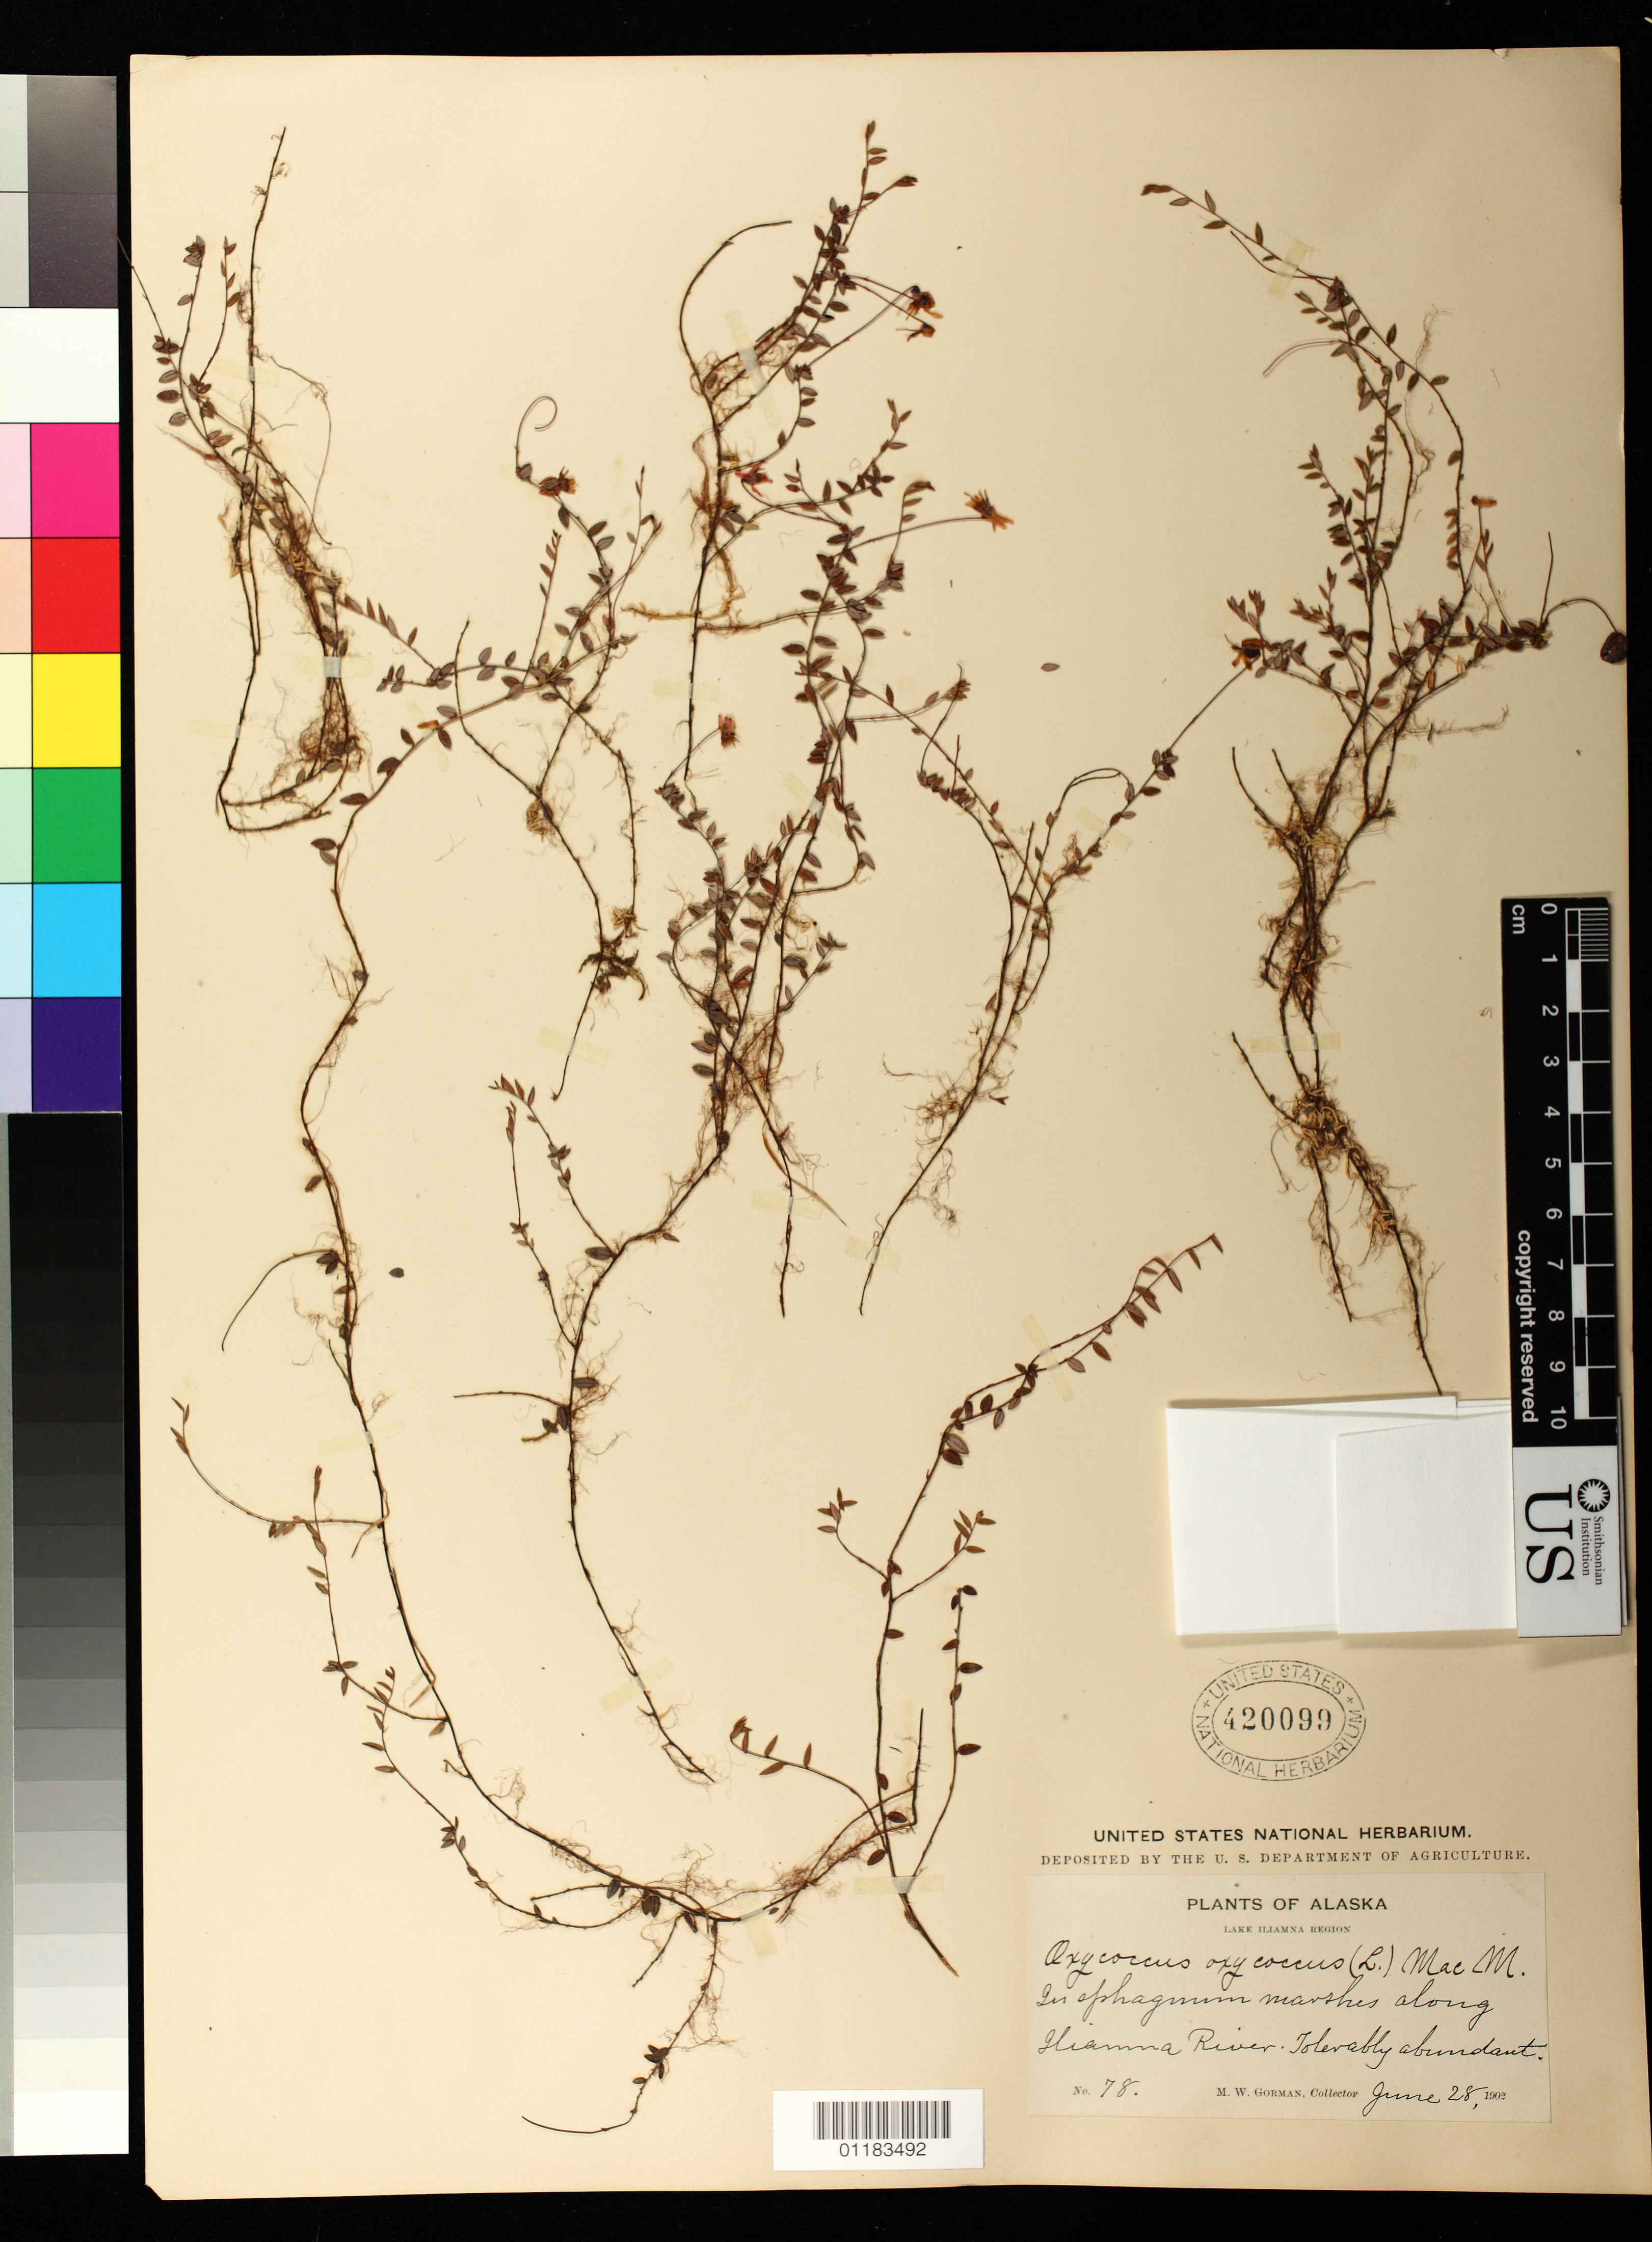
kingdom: Plantae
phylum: Tracheophyta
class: Magnoliopsida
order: Ericales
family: Ericaceae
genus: Oxycoccus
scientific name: Oxycoccus oxycoccos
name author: (L.) MacMill.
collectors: M. W. Gorman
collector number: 78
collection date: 1902-06-28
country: United States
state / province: Alaska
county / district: Lake and Peninsula Borough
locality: In sphagnum marshes along Iliamna River.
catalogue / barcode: US 420099